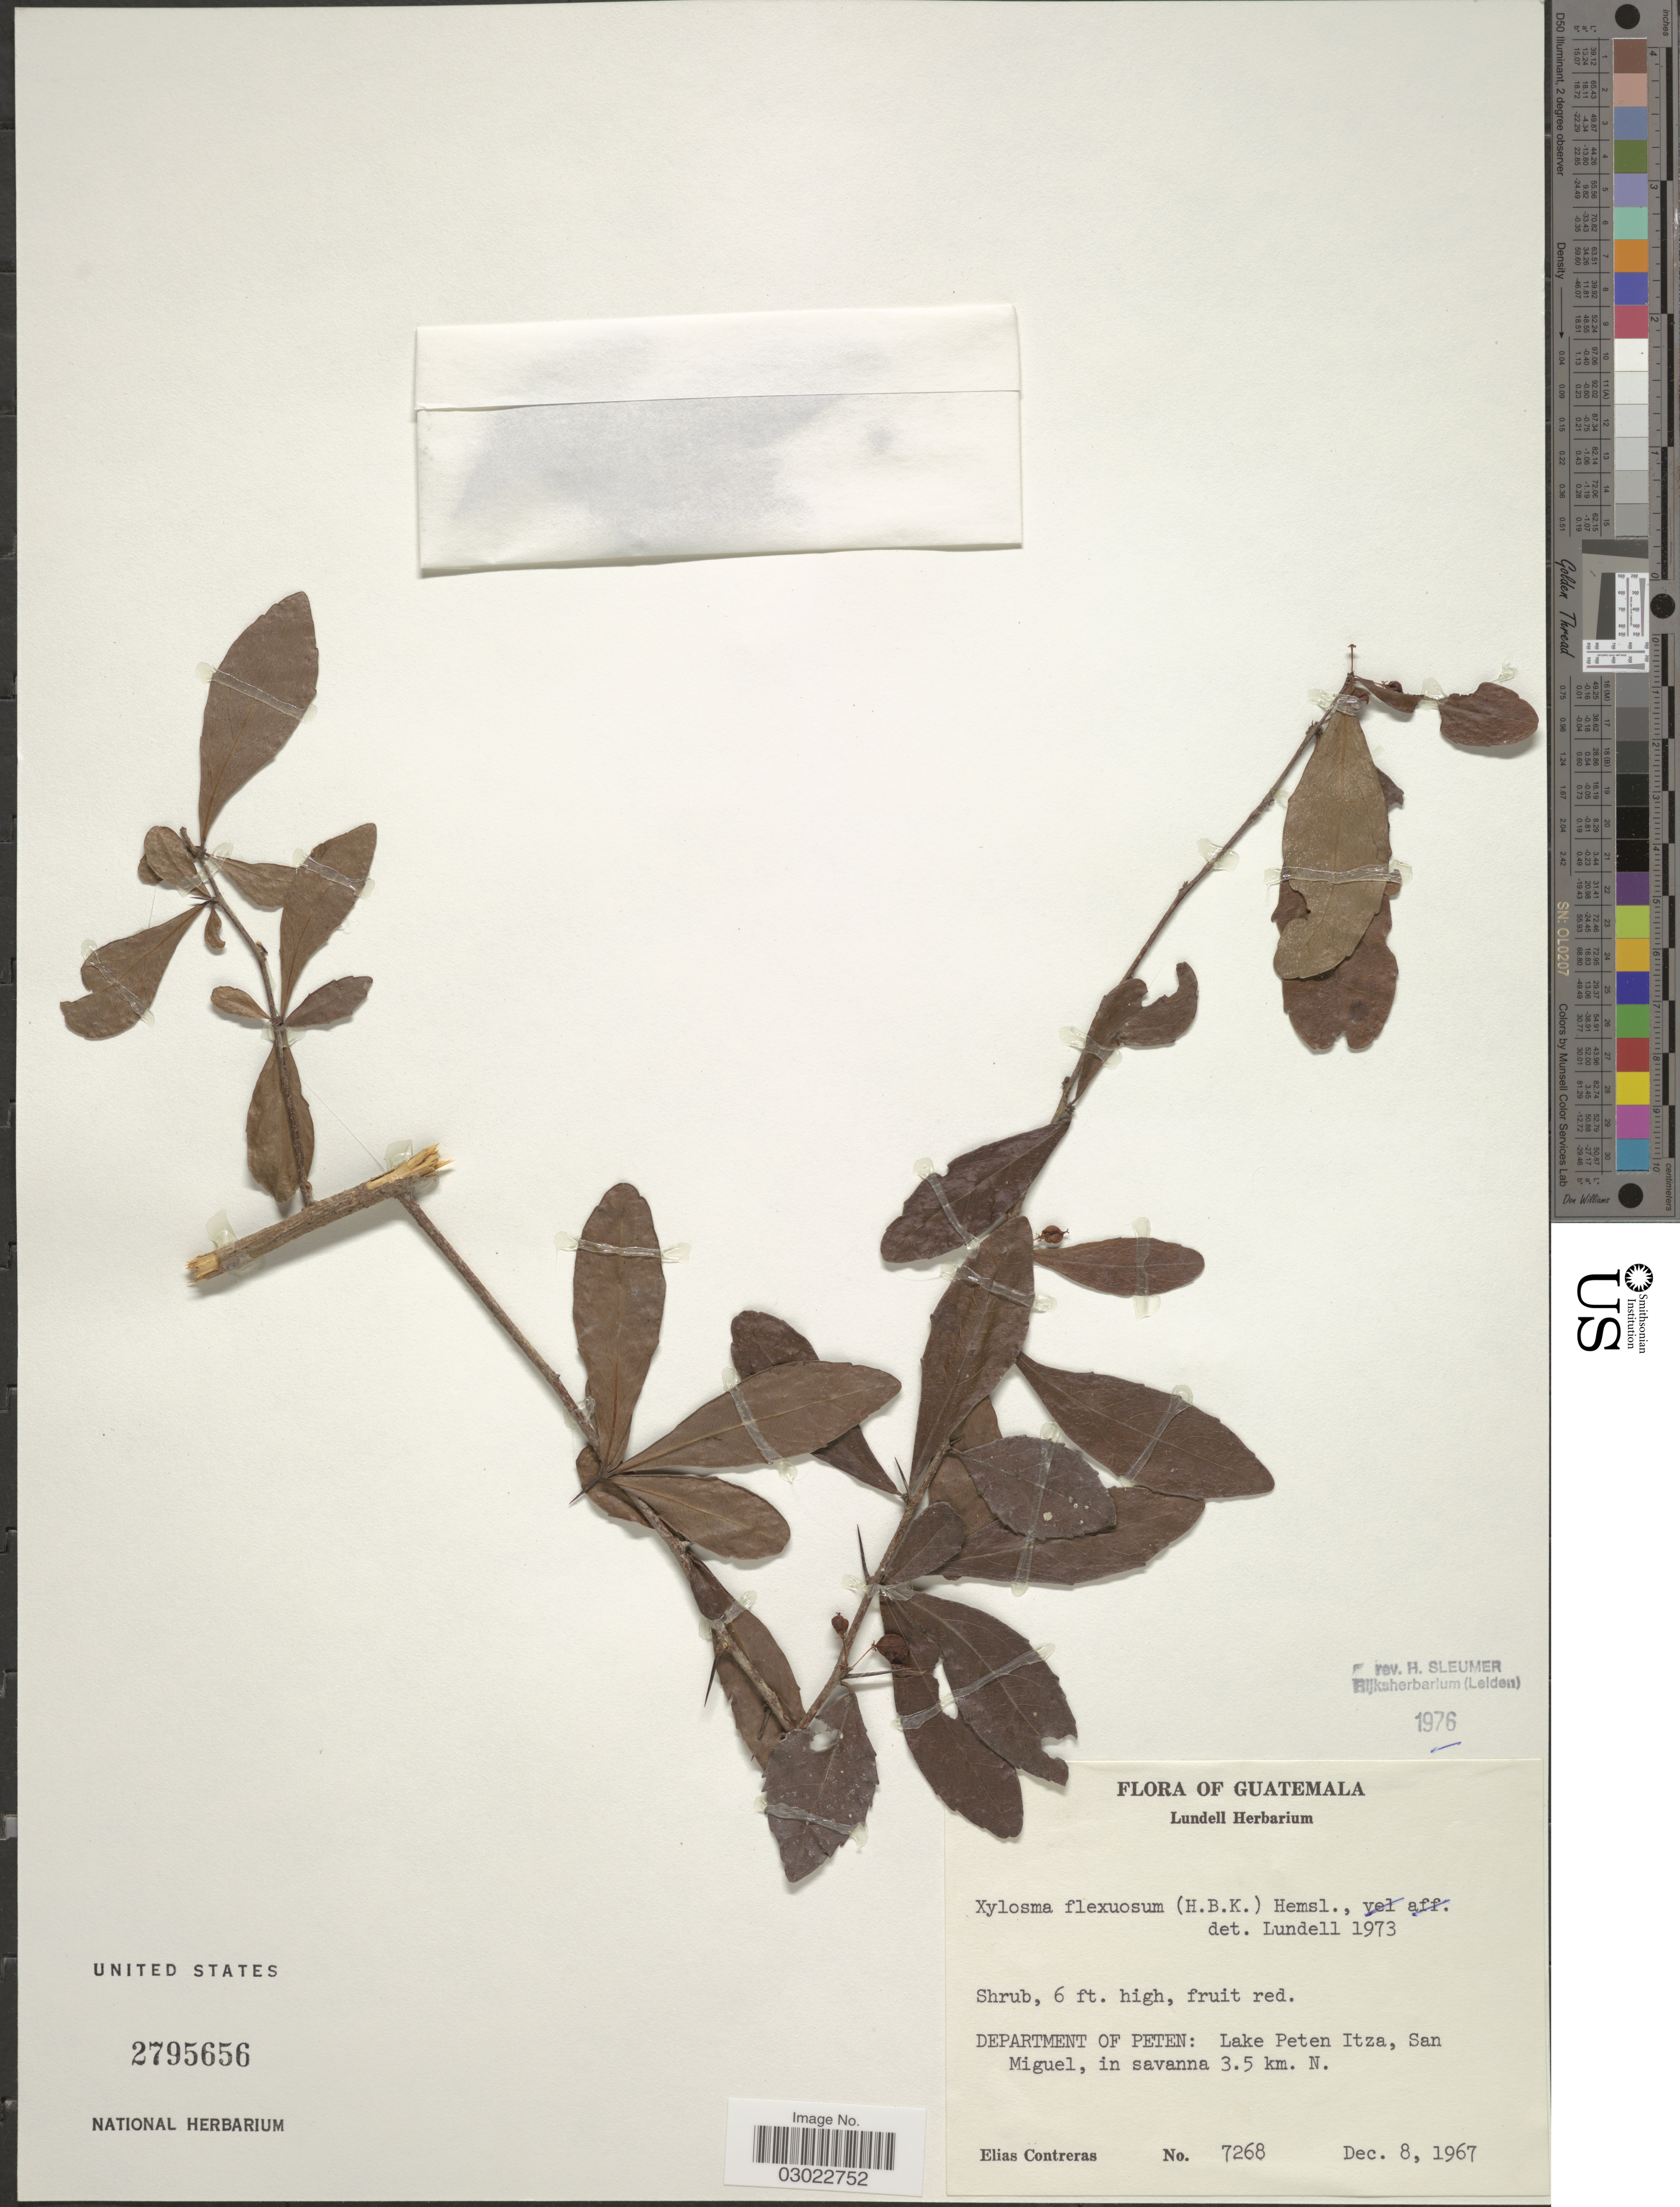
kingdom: Plantae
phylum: Tracheophyta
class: Magnoliopsida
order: Malpighiales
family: Salicaceae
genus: Xylosma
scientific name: Xylosma flexuosa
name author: (Kunth) Hemsl.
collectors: E. Contreras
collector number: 7268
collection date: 1967-12-08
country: Guatemala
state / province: El Petén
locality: Department of Peten: Lake Peten Itza, San Miguel, in savanna 3.5 km. N.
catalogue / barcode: US 2795656